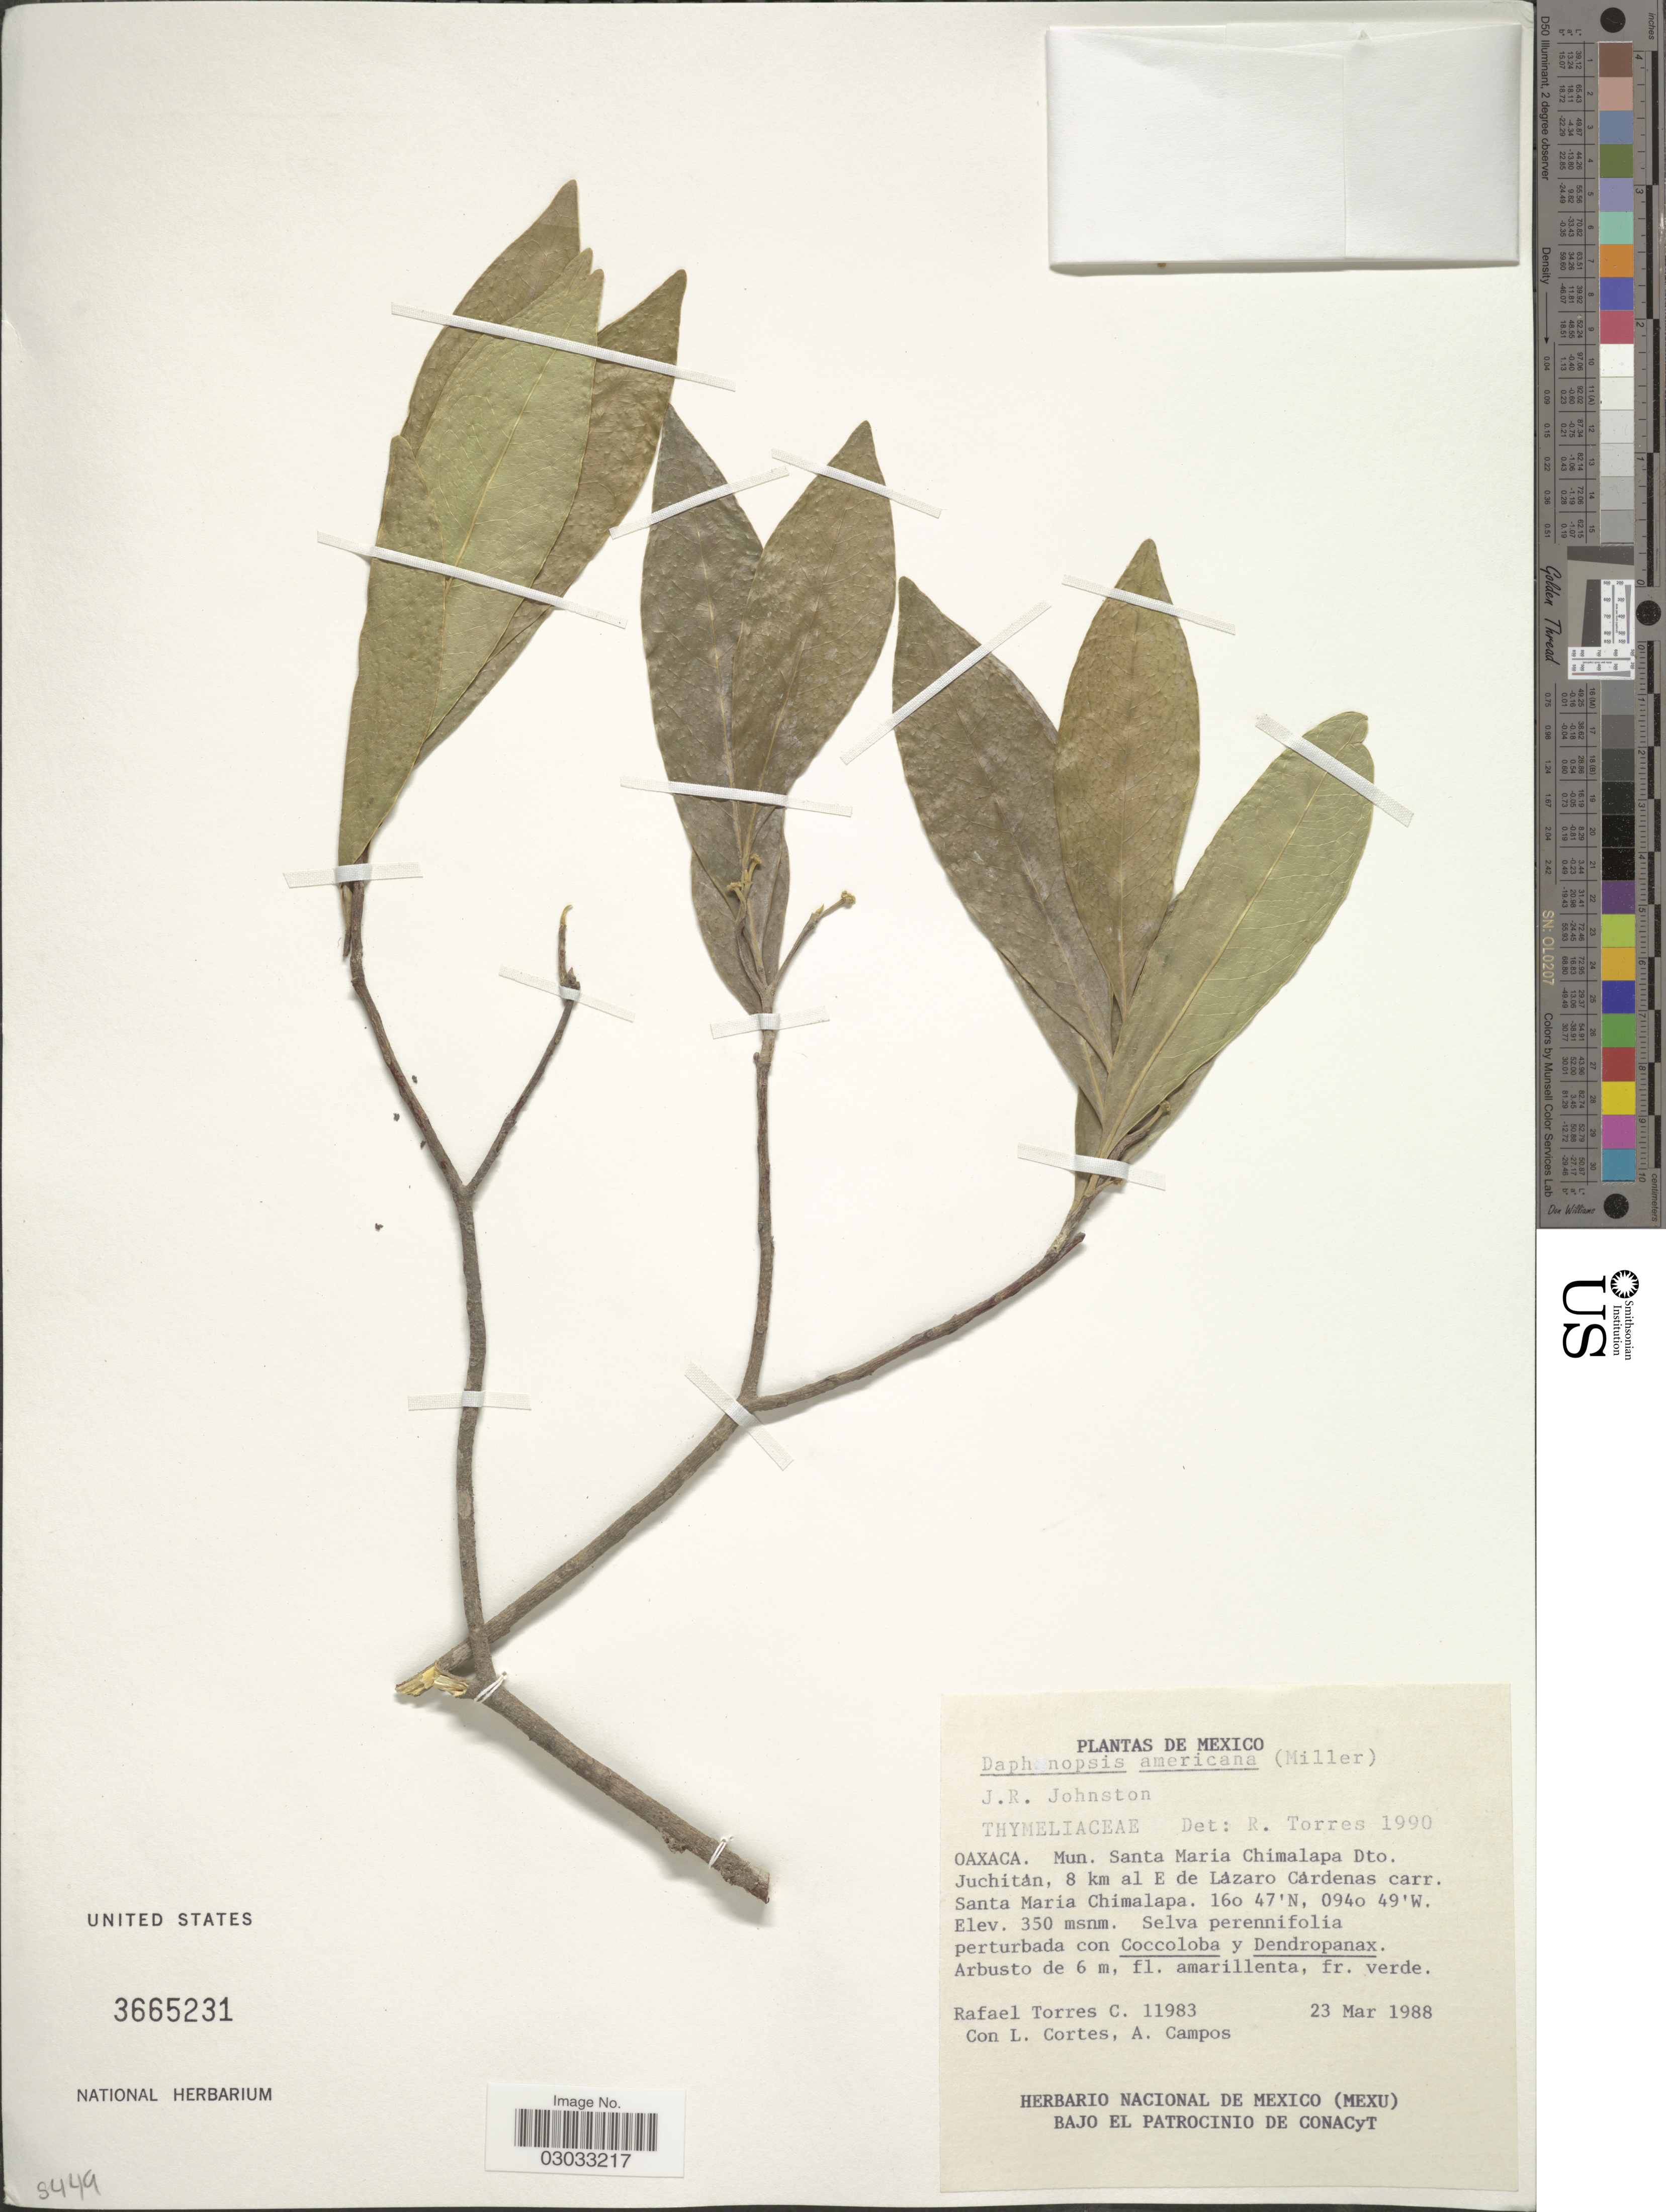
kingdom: Plantae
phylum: Tracheophyta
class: Magnoliopsida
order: Malvales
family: Thymelaeaceae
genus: Daphnopsis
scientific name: Daphnopsis americana subsp. americana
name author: (Mill.) J.R. Johnst.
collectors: R. Torres C., L. Cortes & A. R. Campos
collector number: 11983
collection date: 1988-03-23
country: Mexico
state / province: Oaxaca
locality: Mun. Santa Maria Chimalapa Dto. Juchitan, 8 km al E de Lázaro Cárdenas carr. Santa Maria Chimalapa.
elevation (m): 350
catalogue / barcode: US 3665231